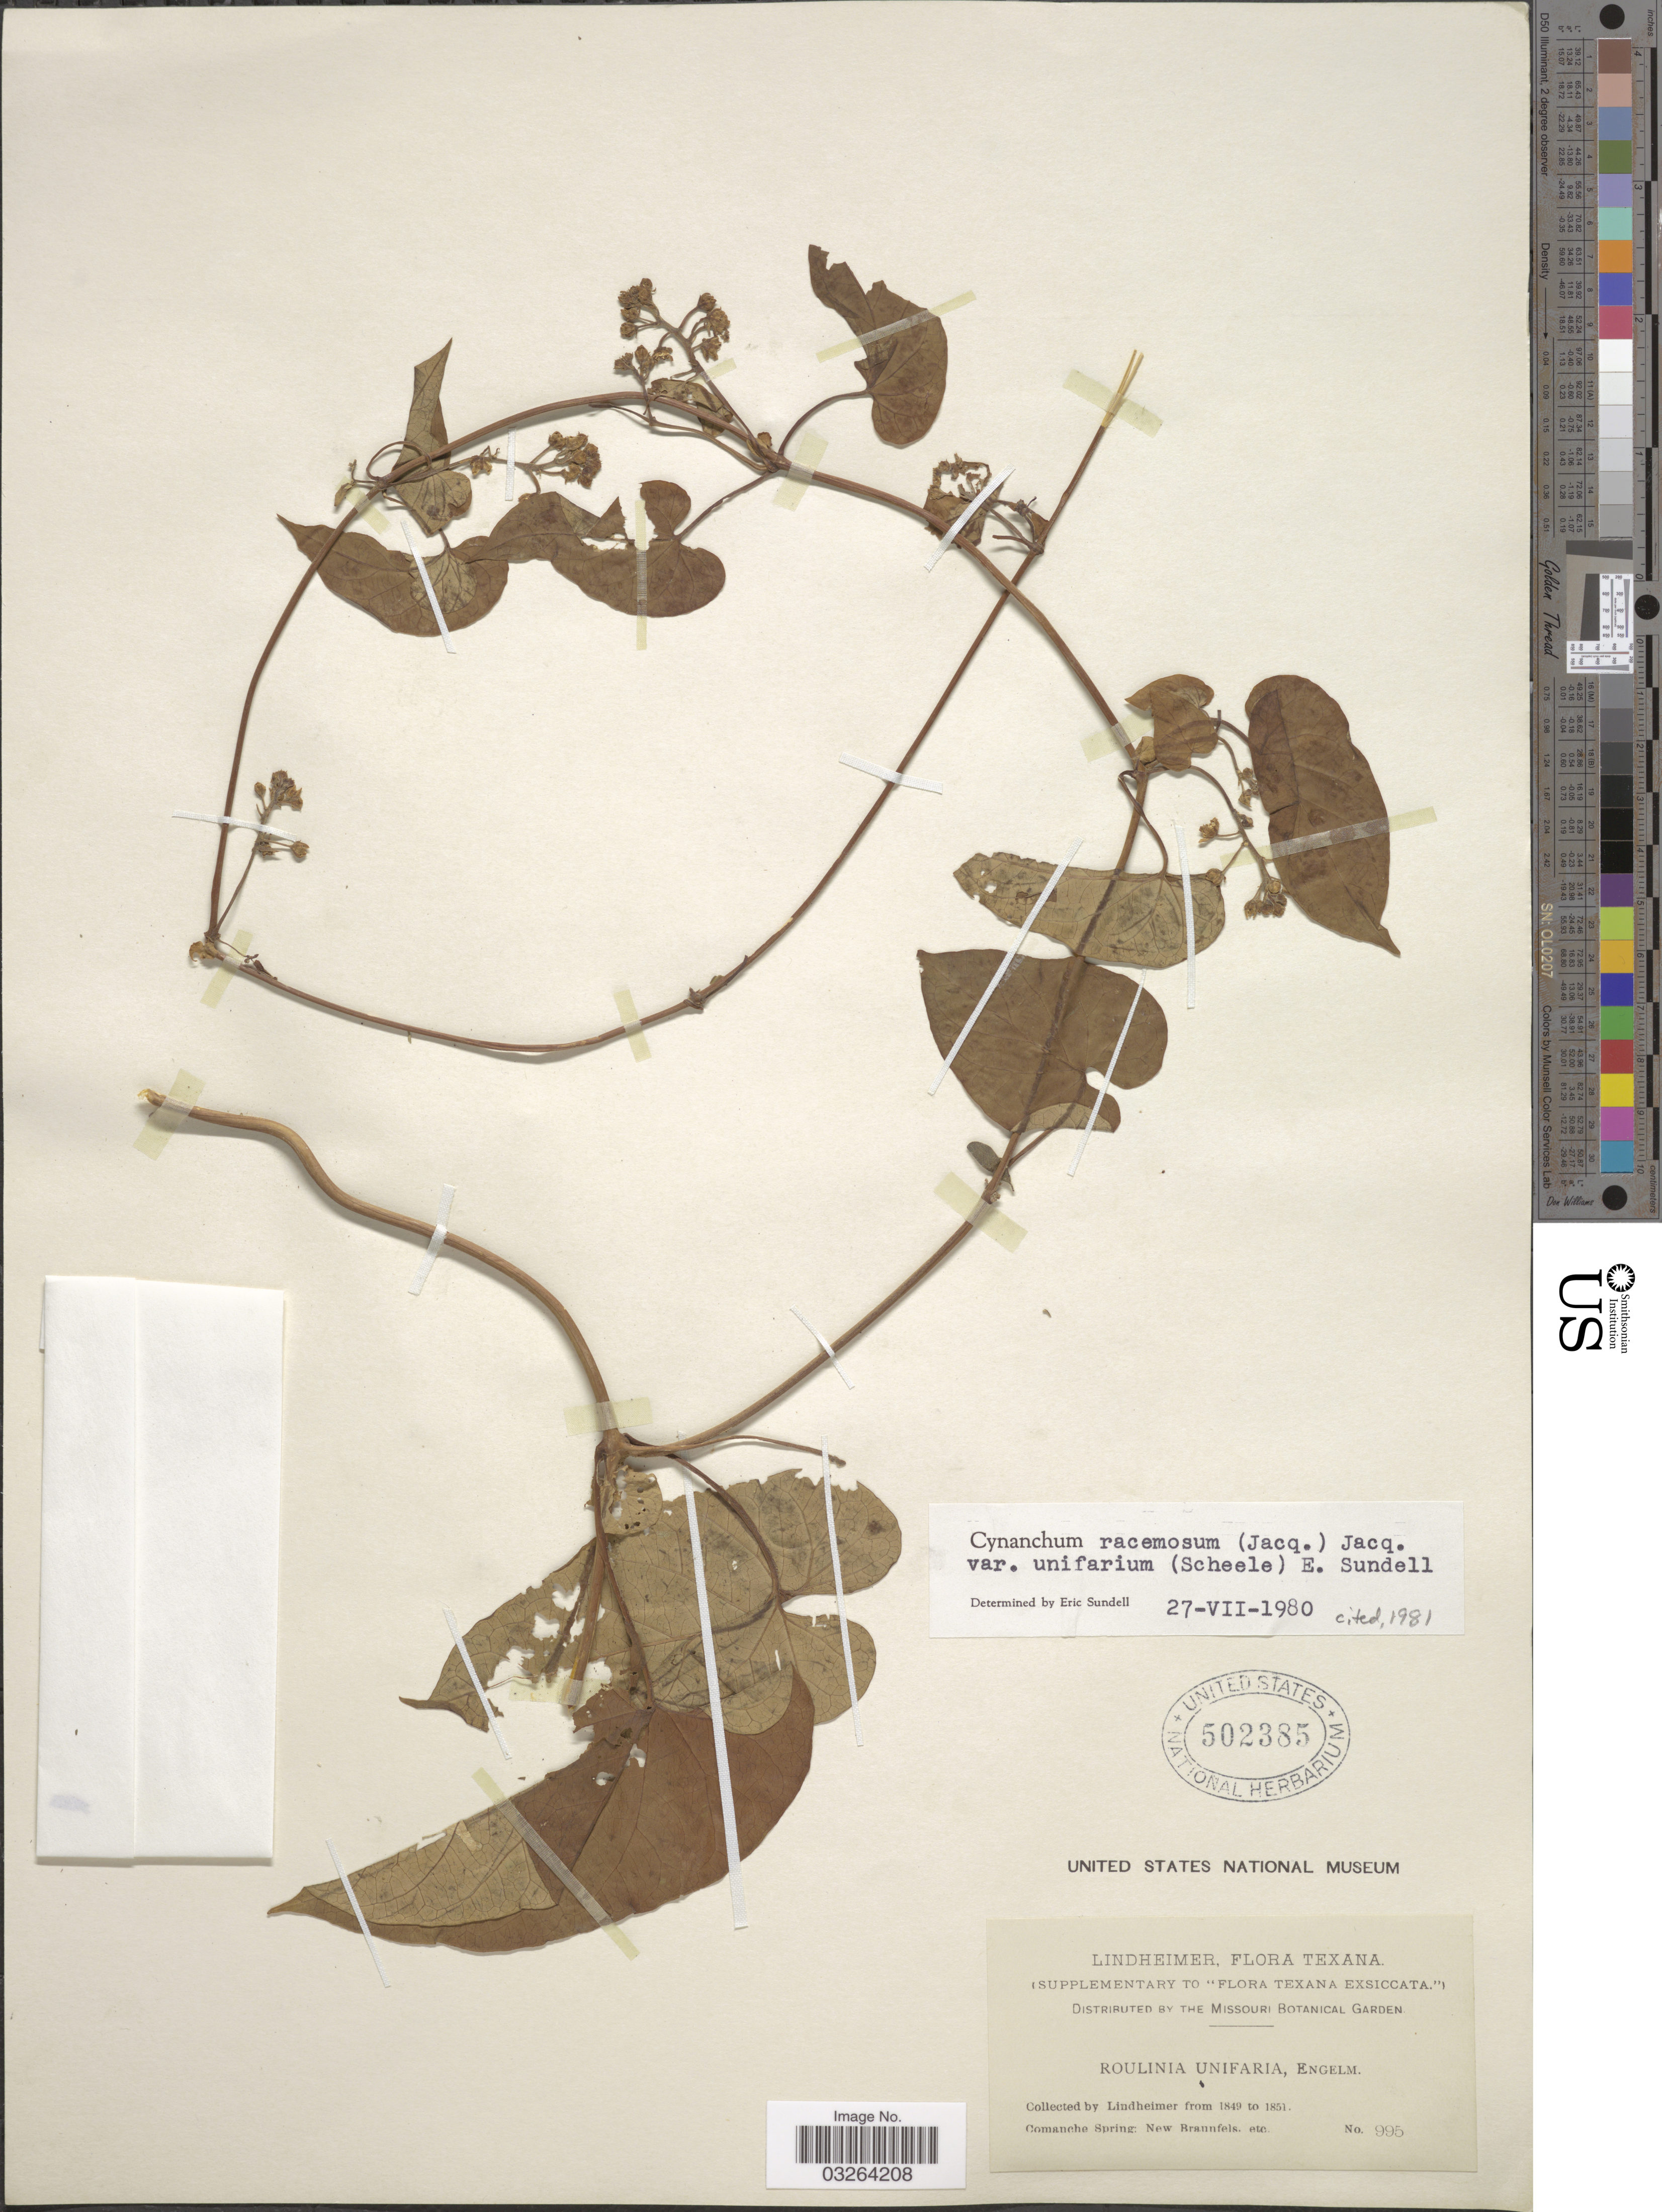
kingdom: Plantae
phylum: Tracheophyta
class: Magnoliopsida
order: Gentianales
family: Apocynaceae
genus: Cynanchum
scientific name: Cynanchum racemosum var. unifarium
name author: (Scheele) Sundell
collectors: -. Lindheimer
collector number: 995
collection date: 1849/1851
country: United States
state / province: Texas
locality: Comanche Spring: New Braunfels. etc.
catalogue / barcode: US 502385